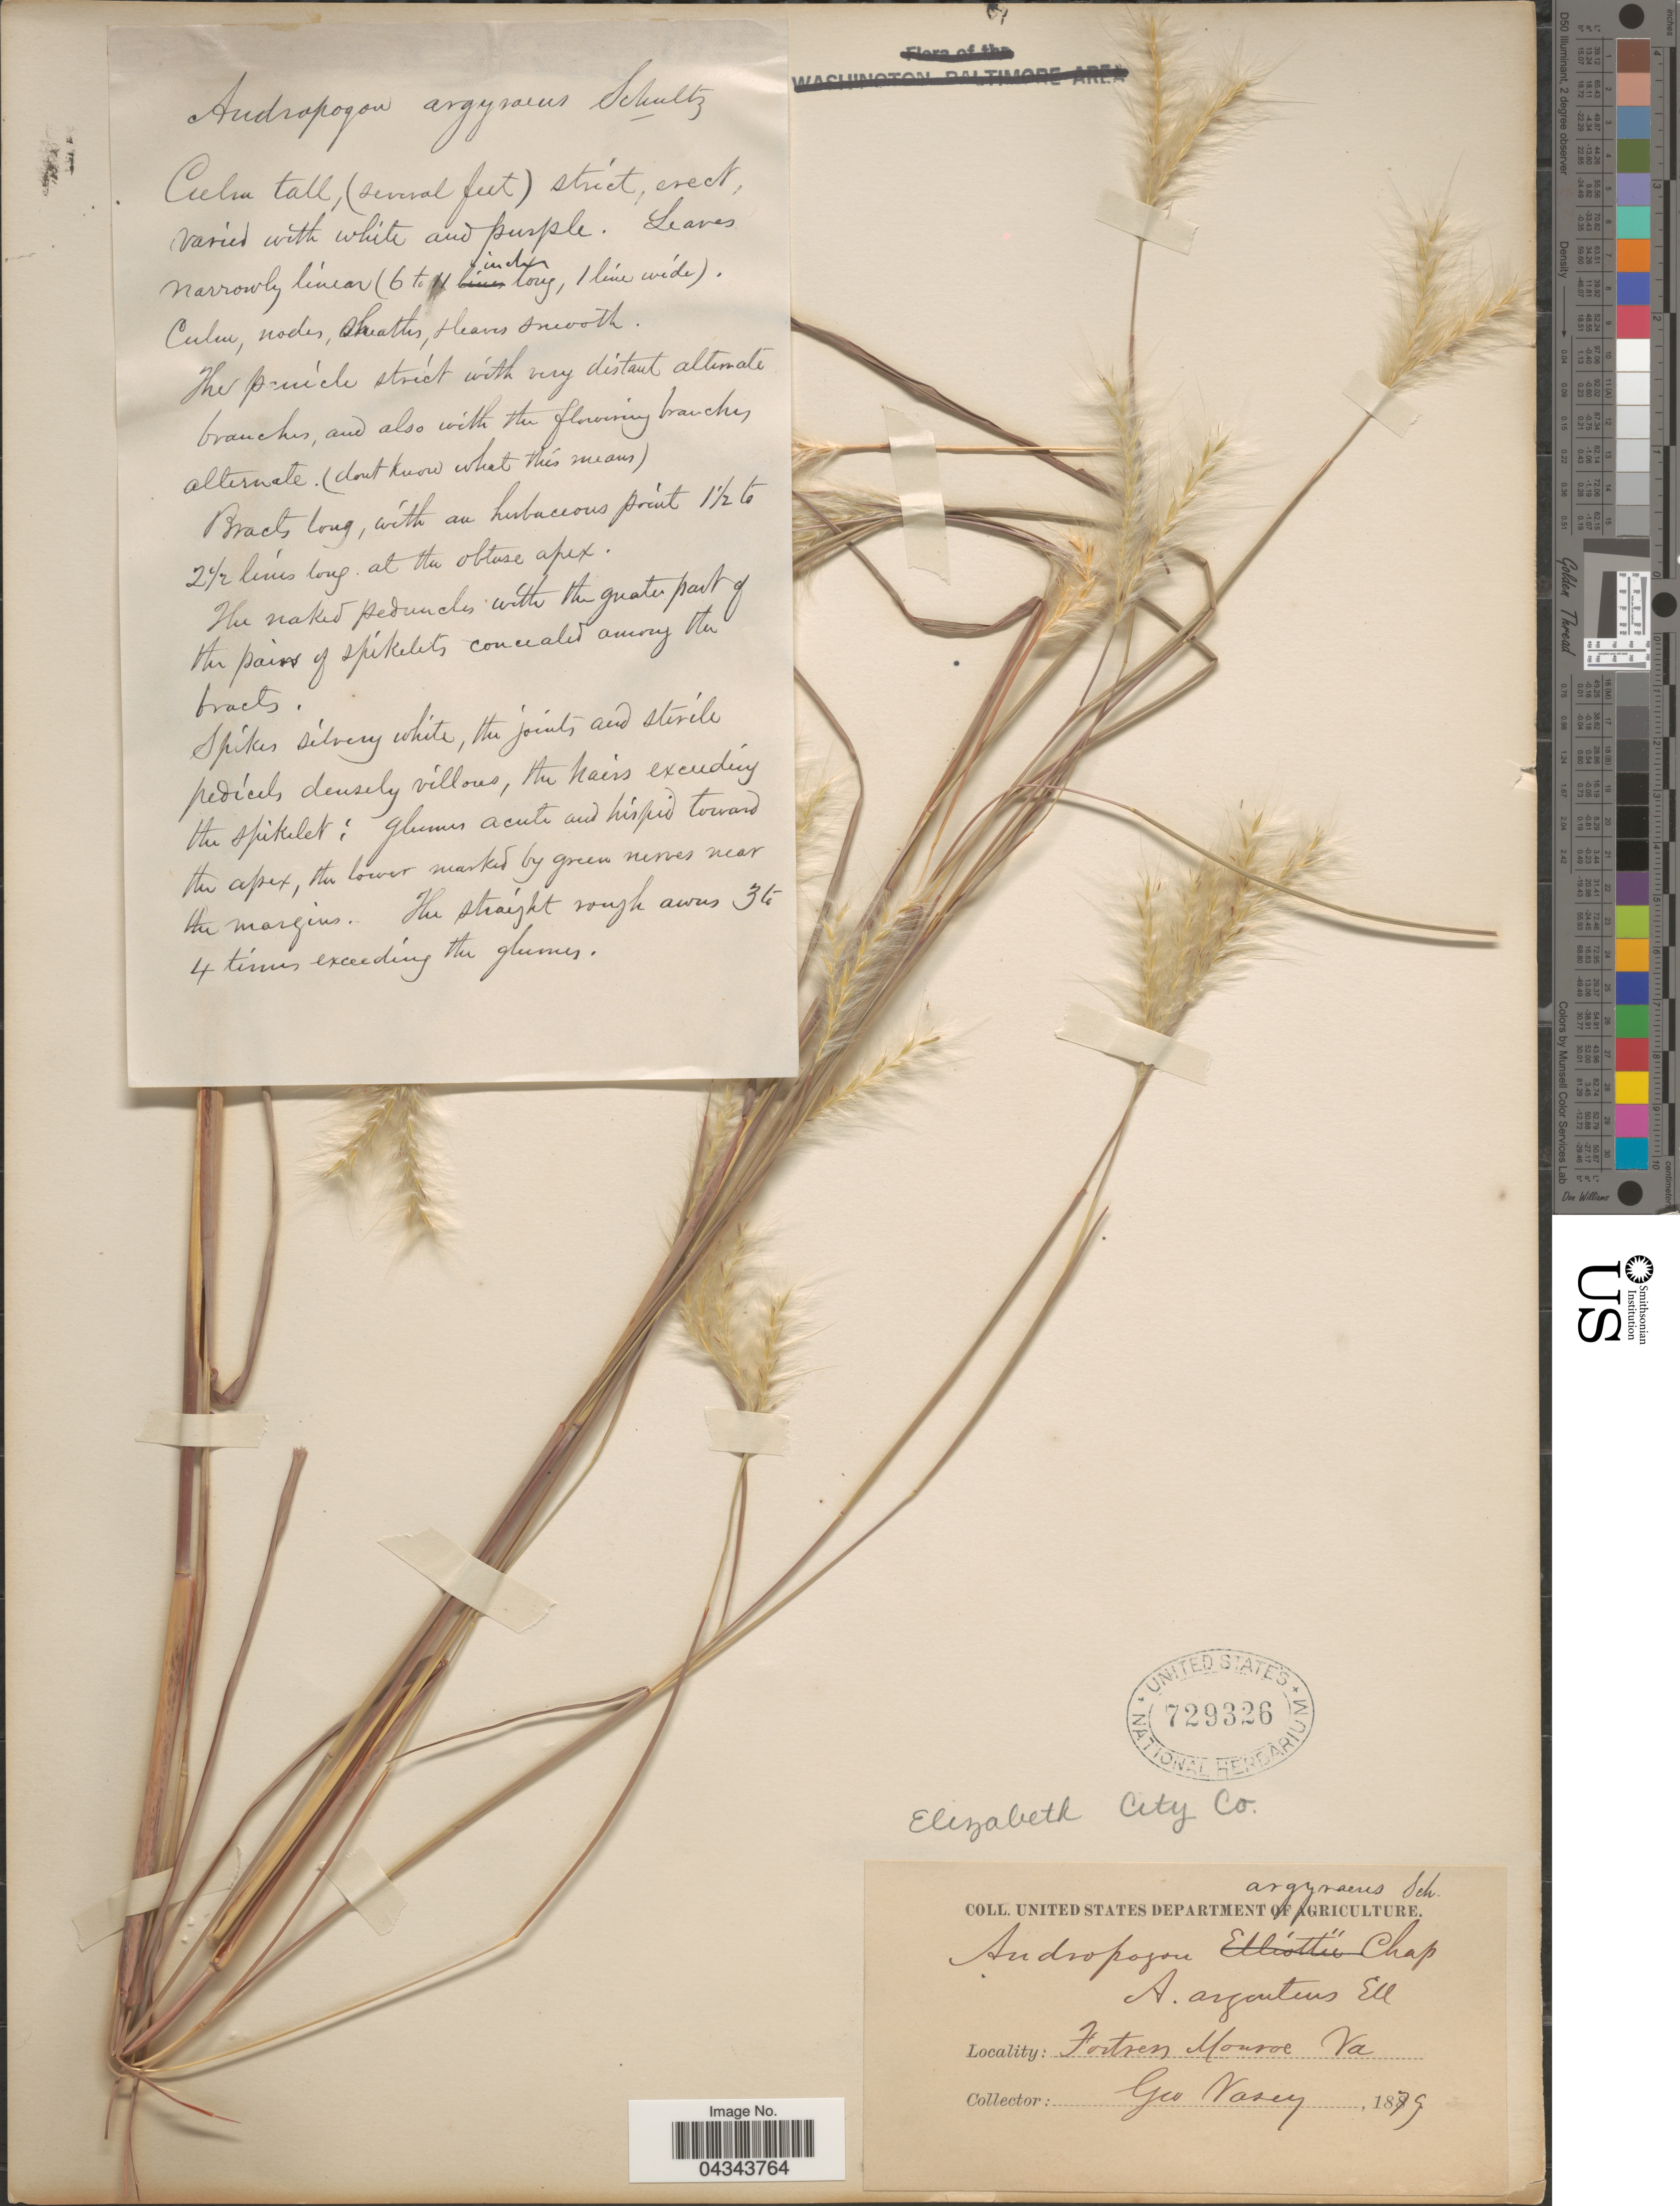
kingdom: Plantae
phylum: Tracheophyta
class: Liliopsida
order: Poales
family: Poaceae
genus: Andropogon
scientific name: Andropogon ternarius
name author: Michx.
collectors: G. R. Vasey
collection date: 1879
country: United States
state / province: Virginia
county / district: Rappahannock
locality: Elizabeth City Co. Fortress Monroe.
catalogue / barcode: US 729326